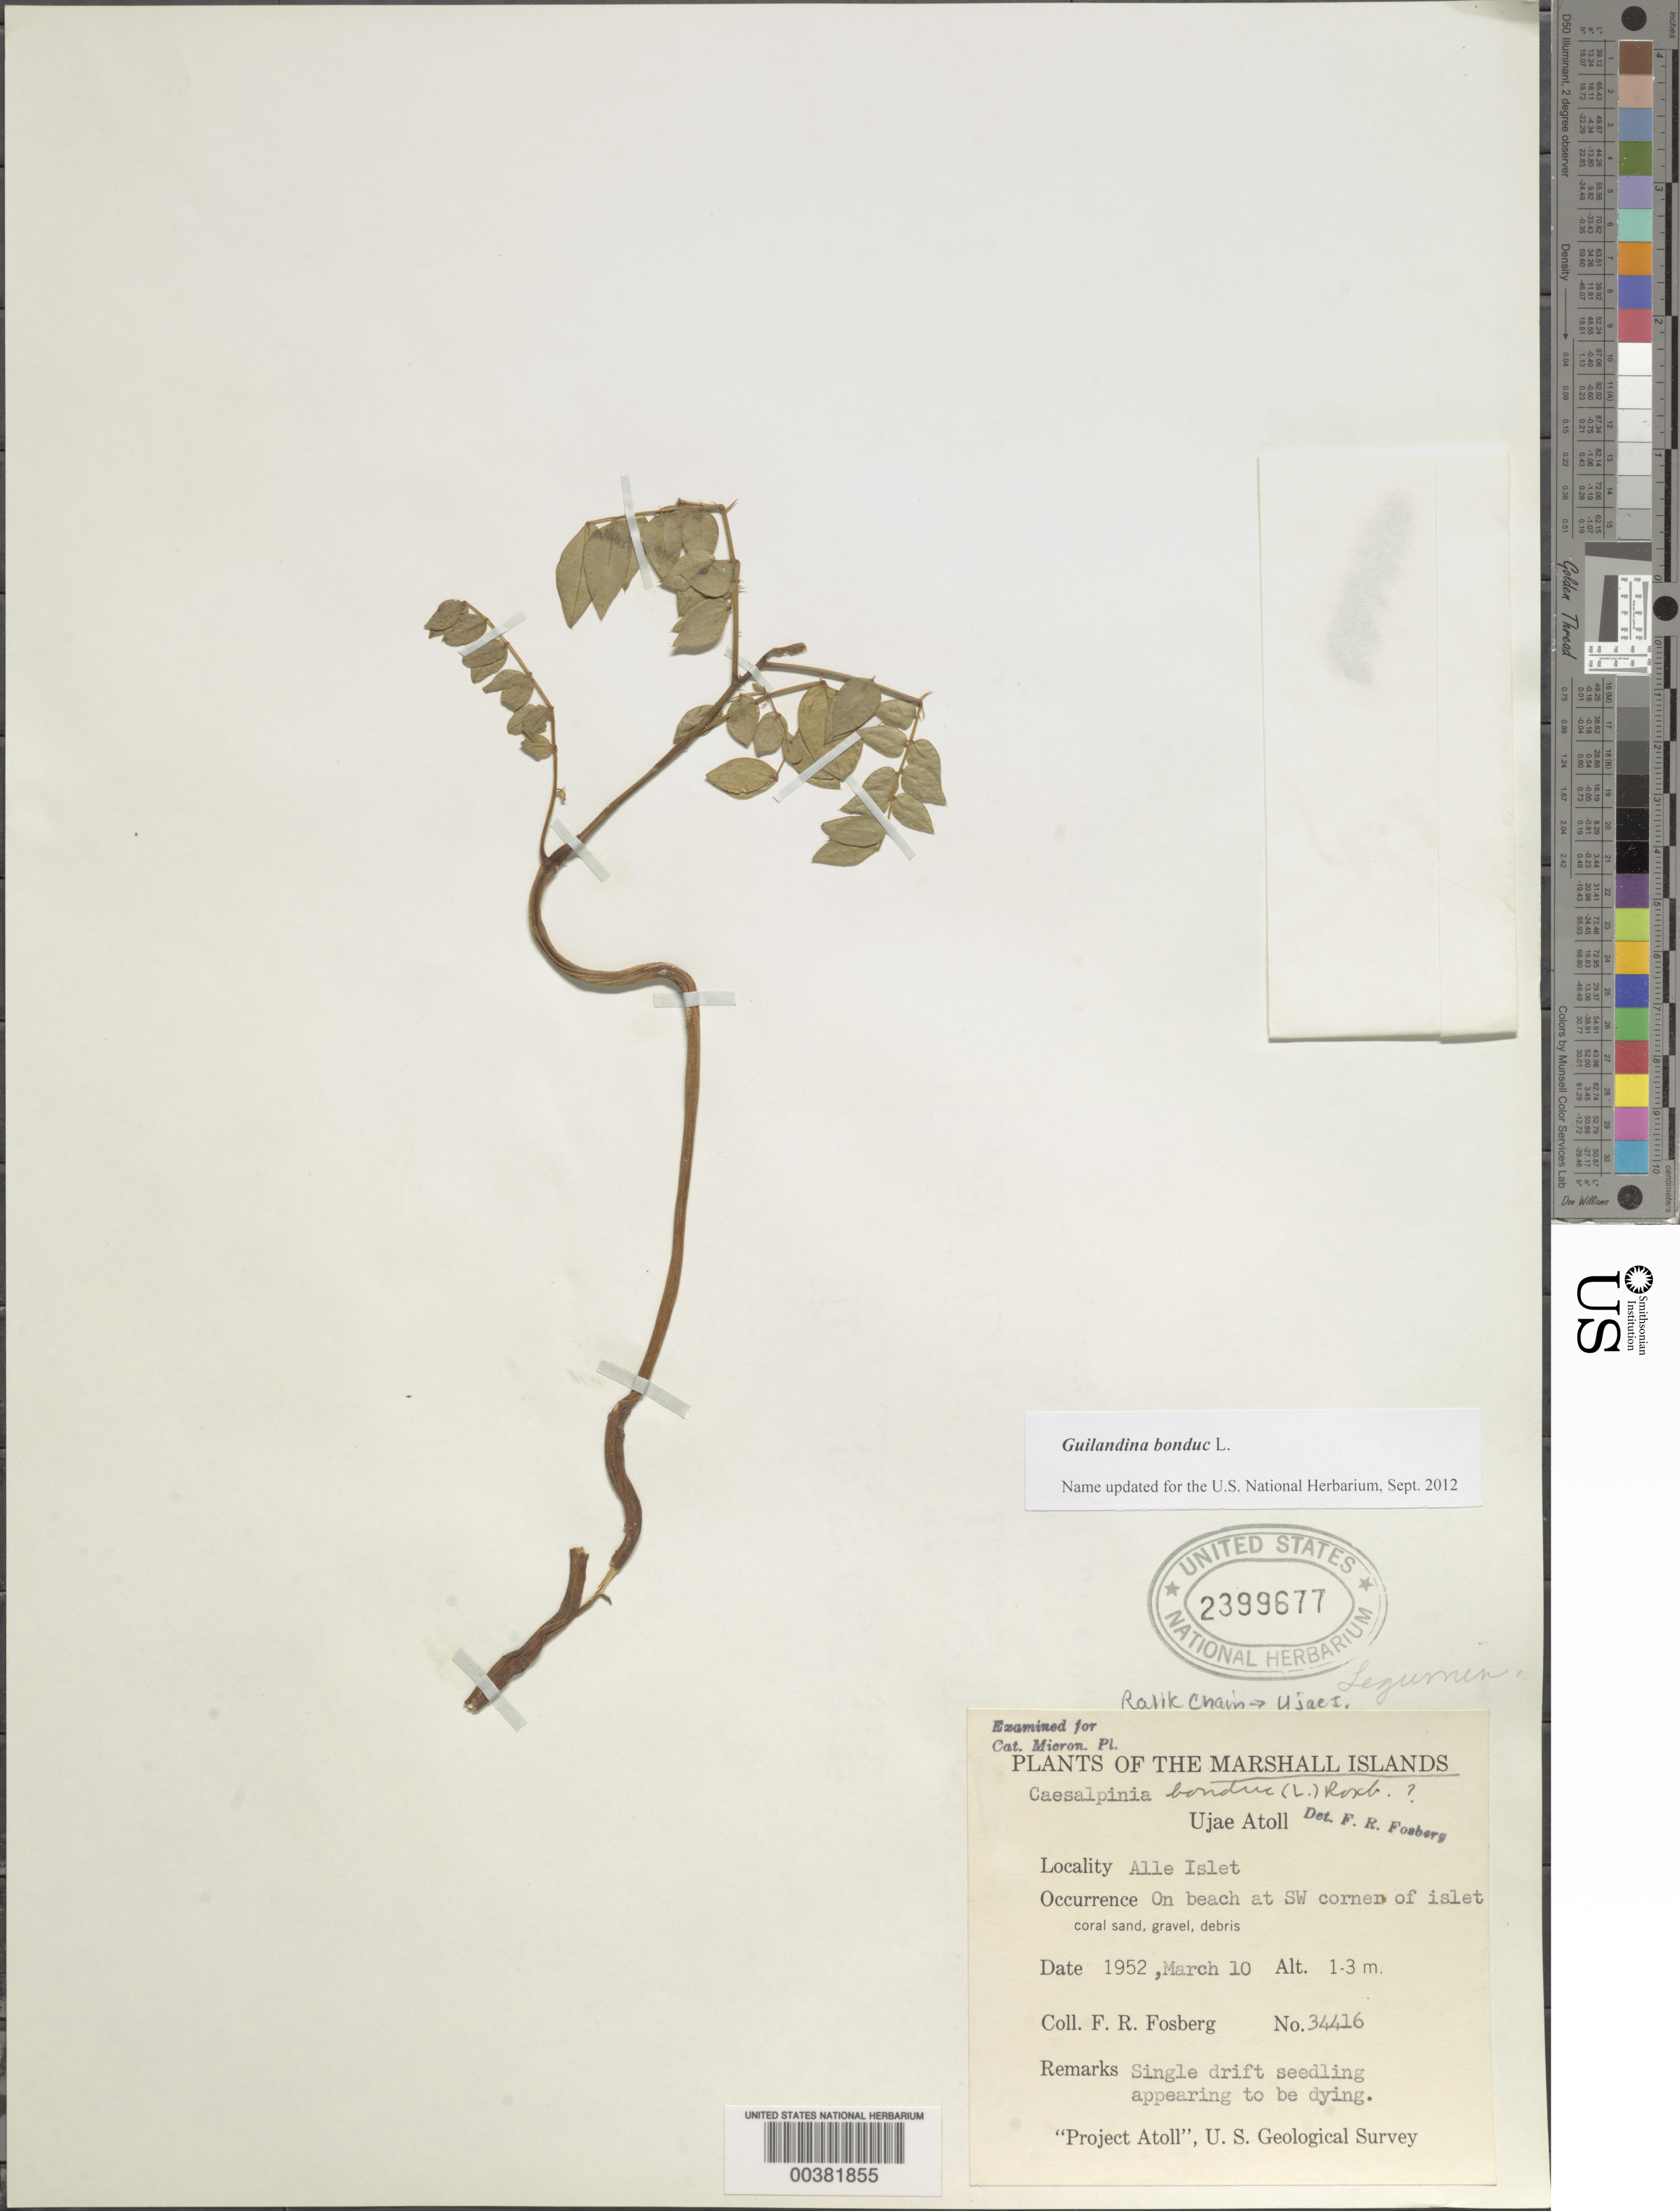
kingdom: Plantae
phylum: Tracheophyta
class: Magnoliopsida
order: Fabales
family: Fabaceae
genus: Guilandina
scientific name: Guilandina bonduc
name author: L.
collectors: F. R. Fosberg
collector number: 34416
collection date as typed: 10 Mar 1952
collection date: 1952-03-10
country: Marshall Islands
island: Ujae Atoll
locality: Alle Islet, on beach at sw corner of islet [Ralik Chain]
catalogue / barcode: US 2399677